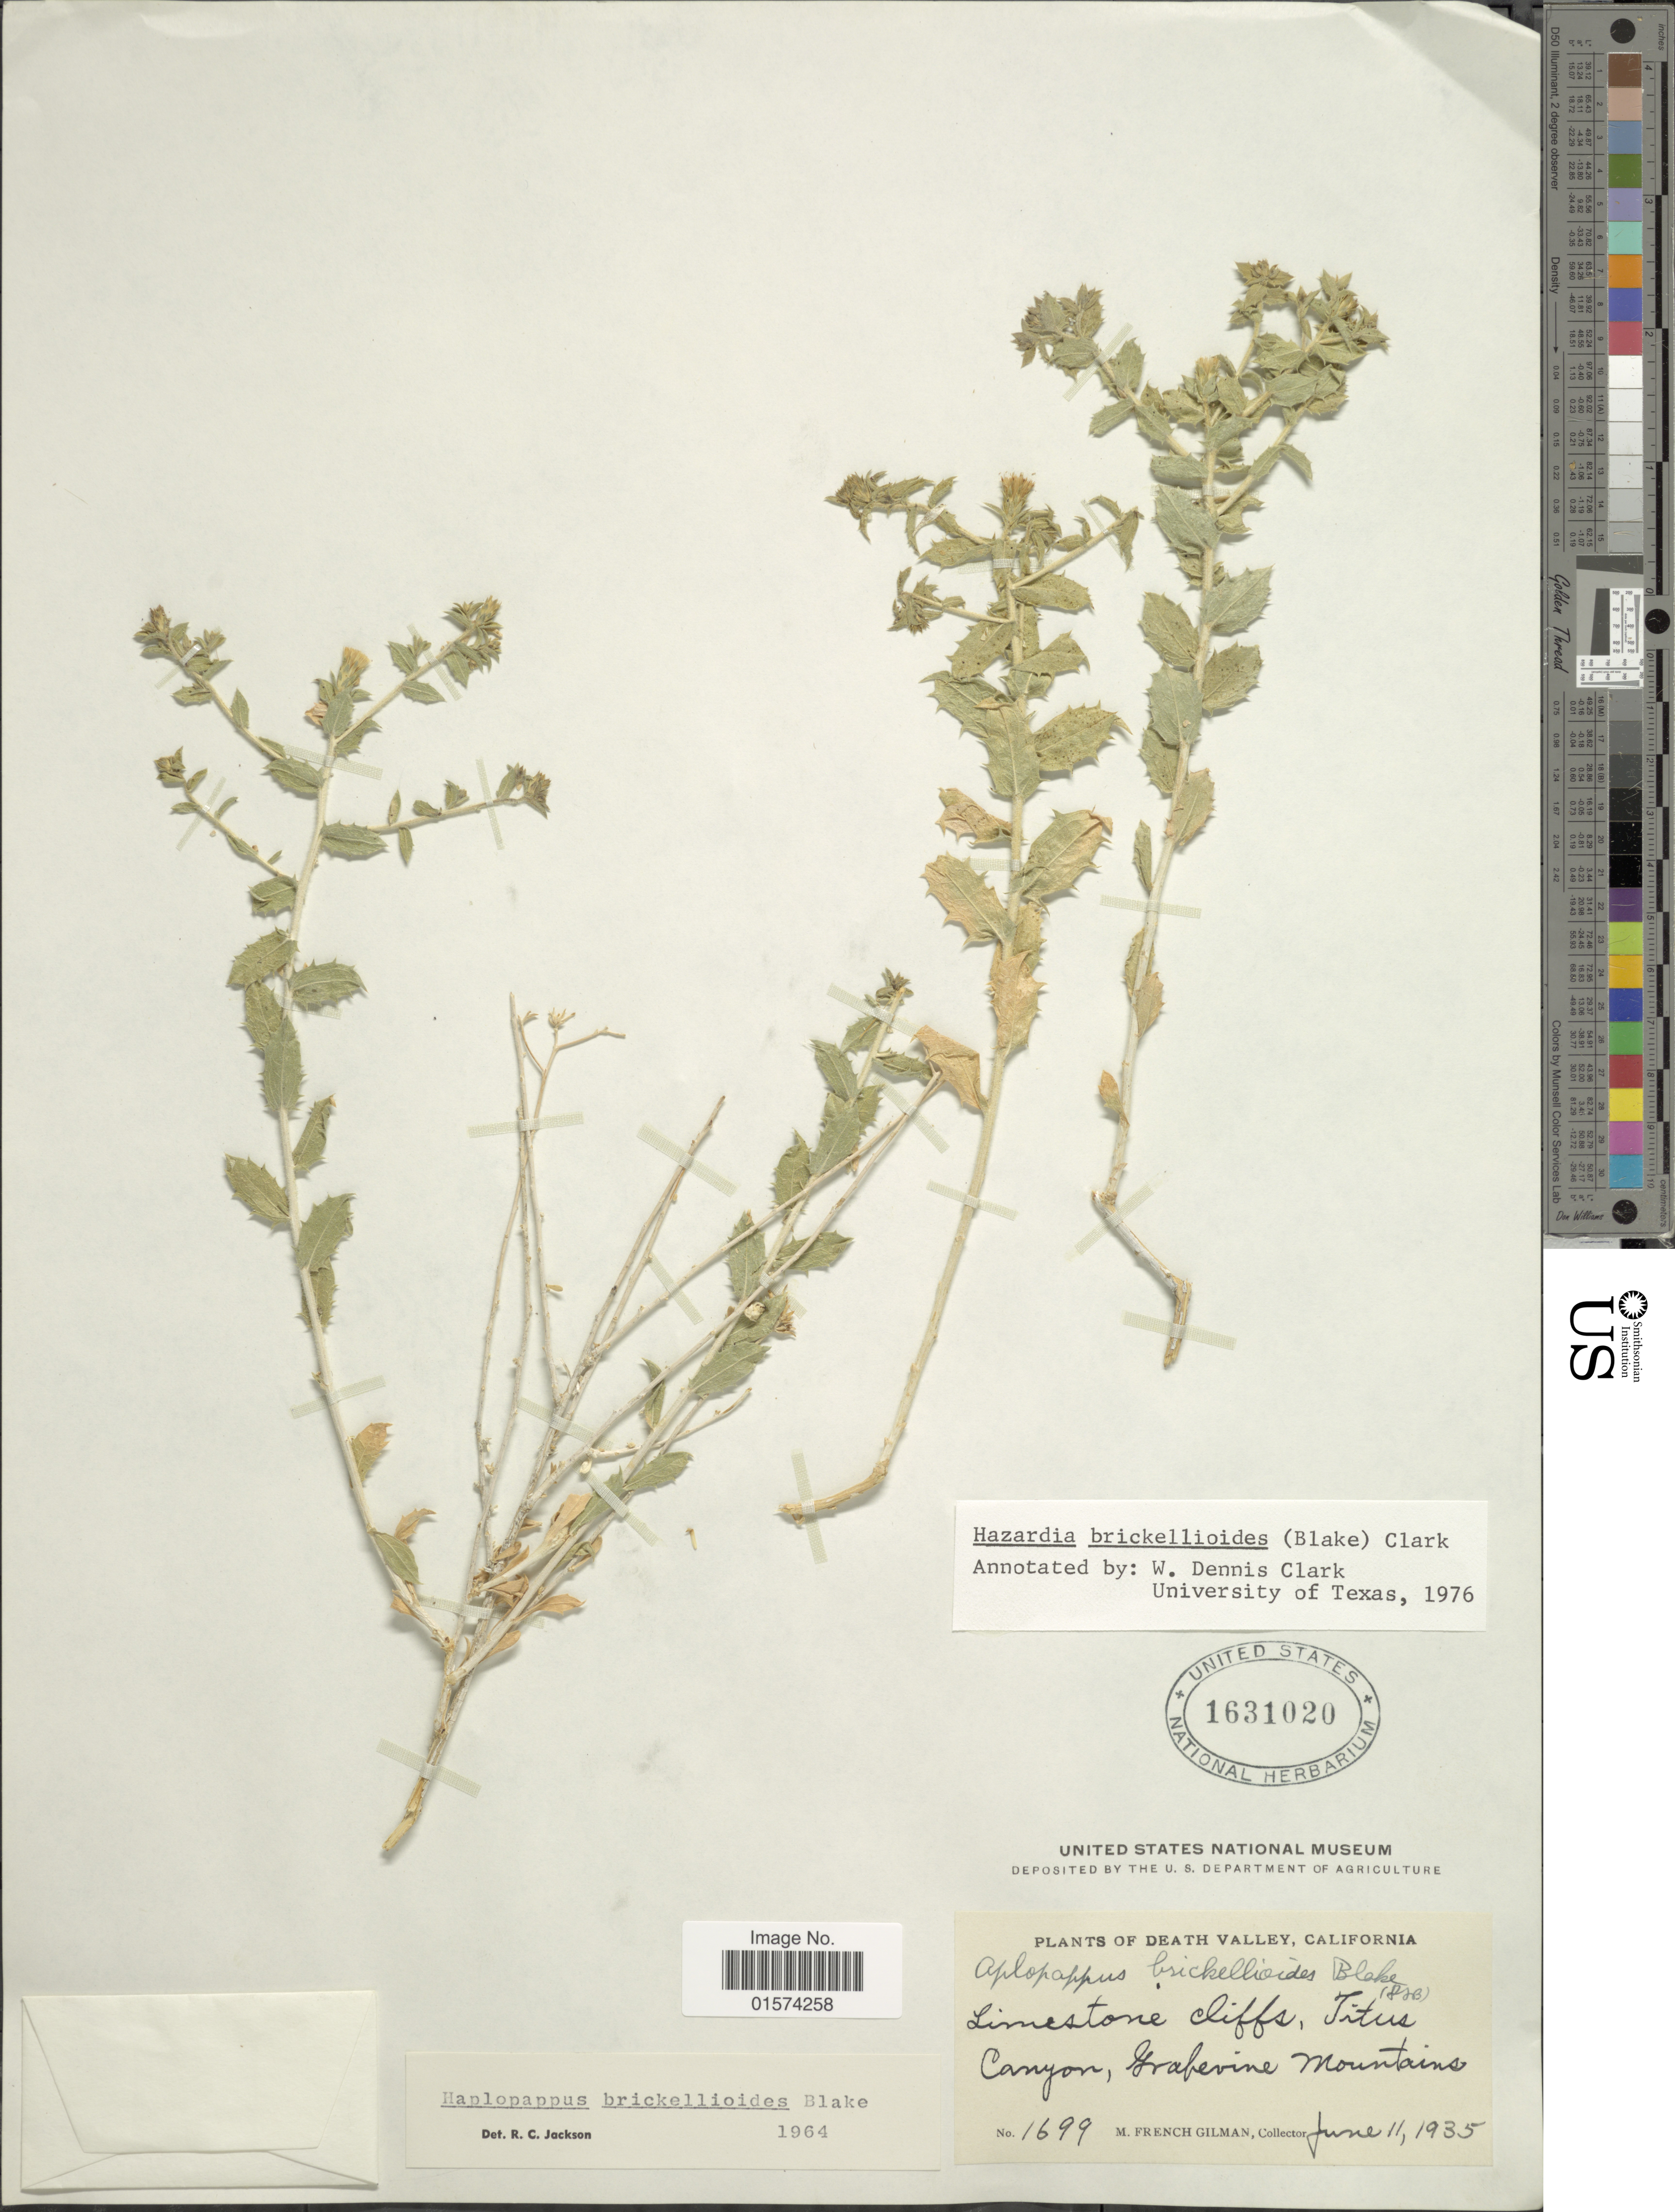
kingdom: Plantae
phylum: Tracheophyta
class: Magnoliopsida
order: Asterales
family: Asteraceae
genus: Hazardia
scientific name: Hazardia brickellioides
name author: (S.F. Blake) W.D. Clark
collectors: M. F. Gilman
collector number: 1699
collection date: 1935-06-11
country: United States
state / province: California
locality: Death Valley, Limestone cliffs, Fitus Canyon, Grapevine Mountains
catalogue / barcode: US 1631020